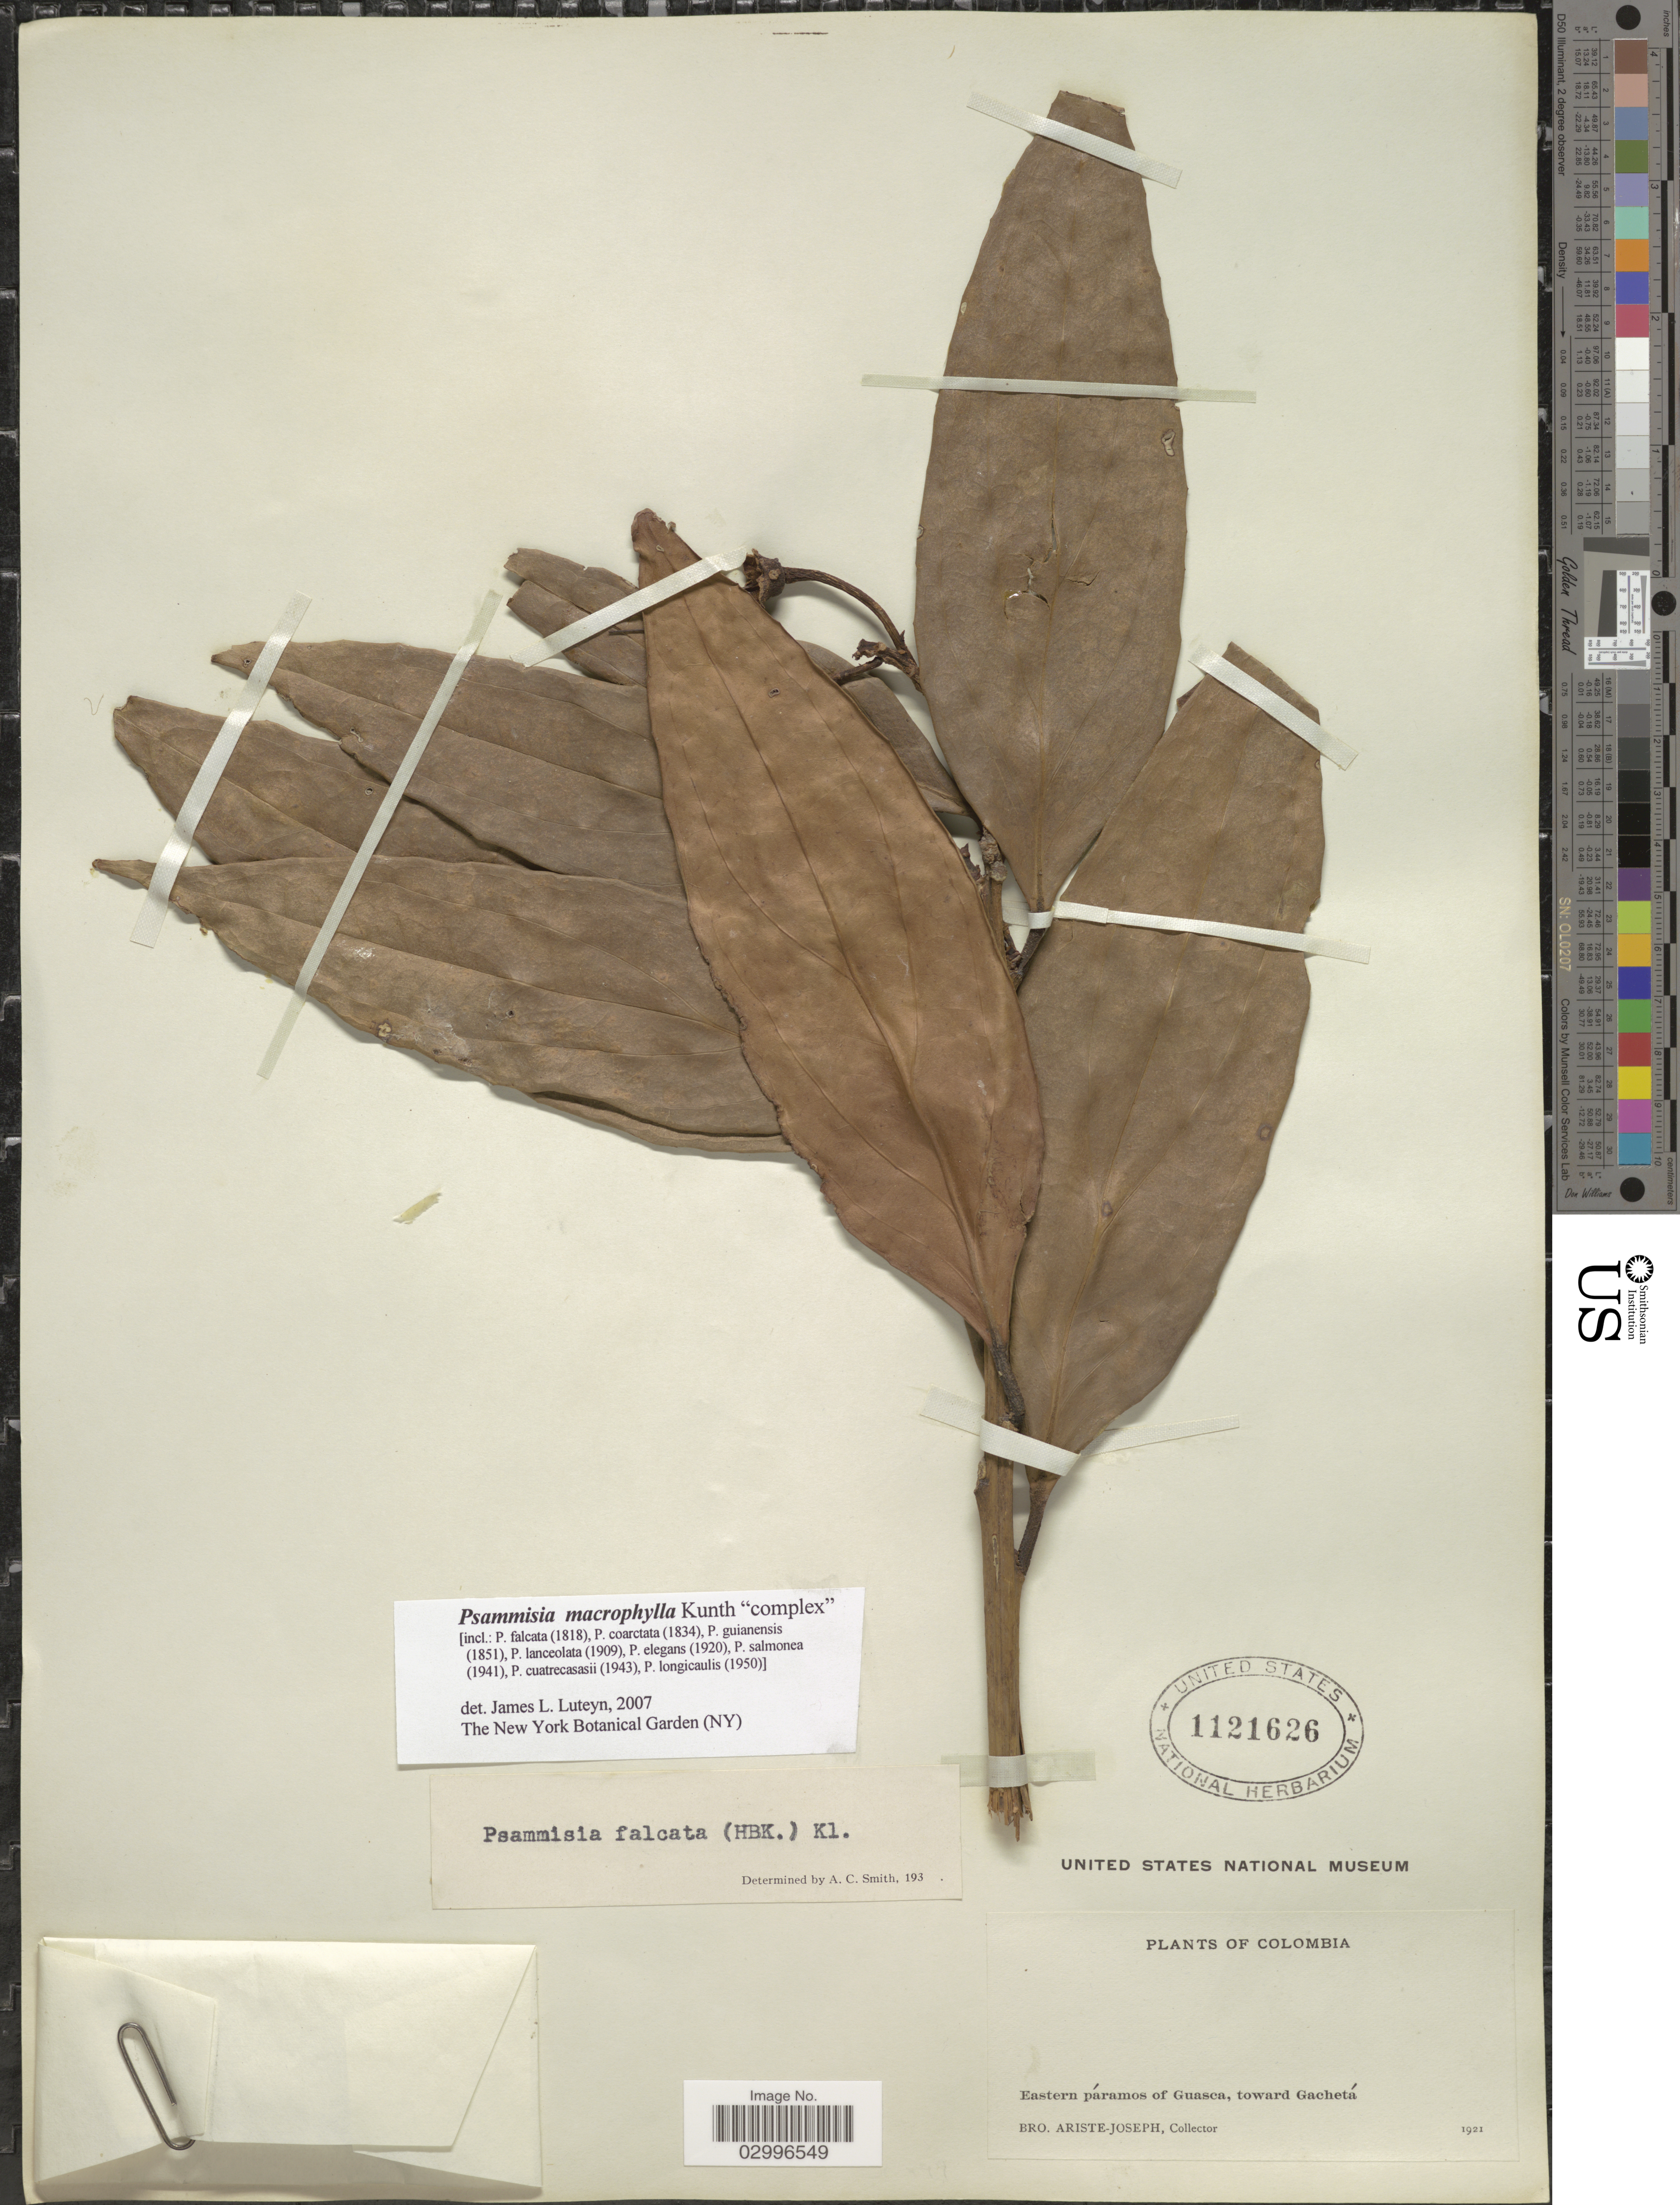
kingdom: Plantae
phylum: Tracheophyta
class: Magnoliopsida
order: Ericales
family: Ericaceae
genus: Psammisia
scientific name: Psammisia macrophylla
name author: (Kunth) Klotzsch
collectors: Bro. Ariste-Joseph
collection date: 1921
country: Colombia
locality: Eastern páramos of Guasca, toward Gachetá.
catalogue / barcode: US 1121626